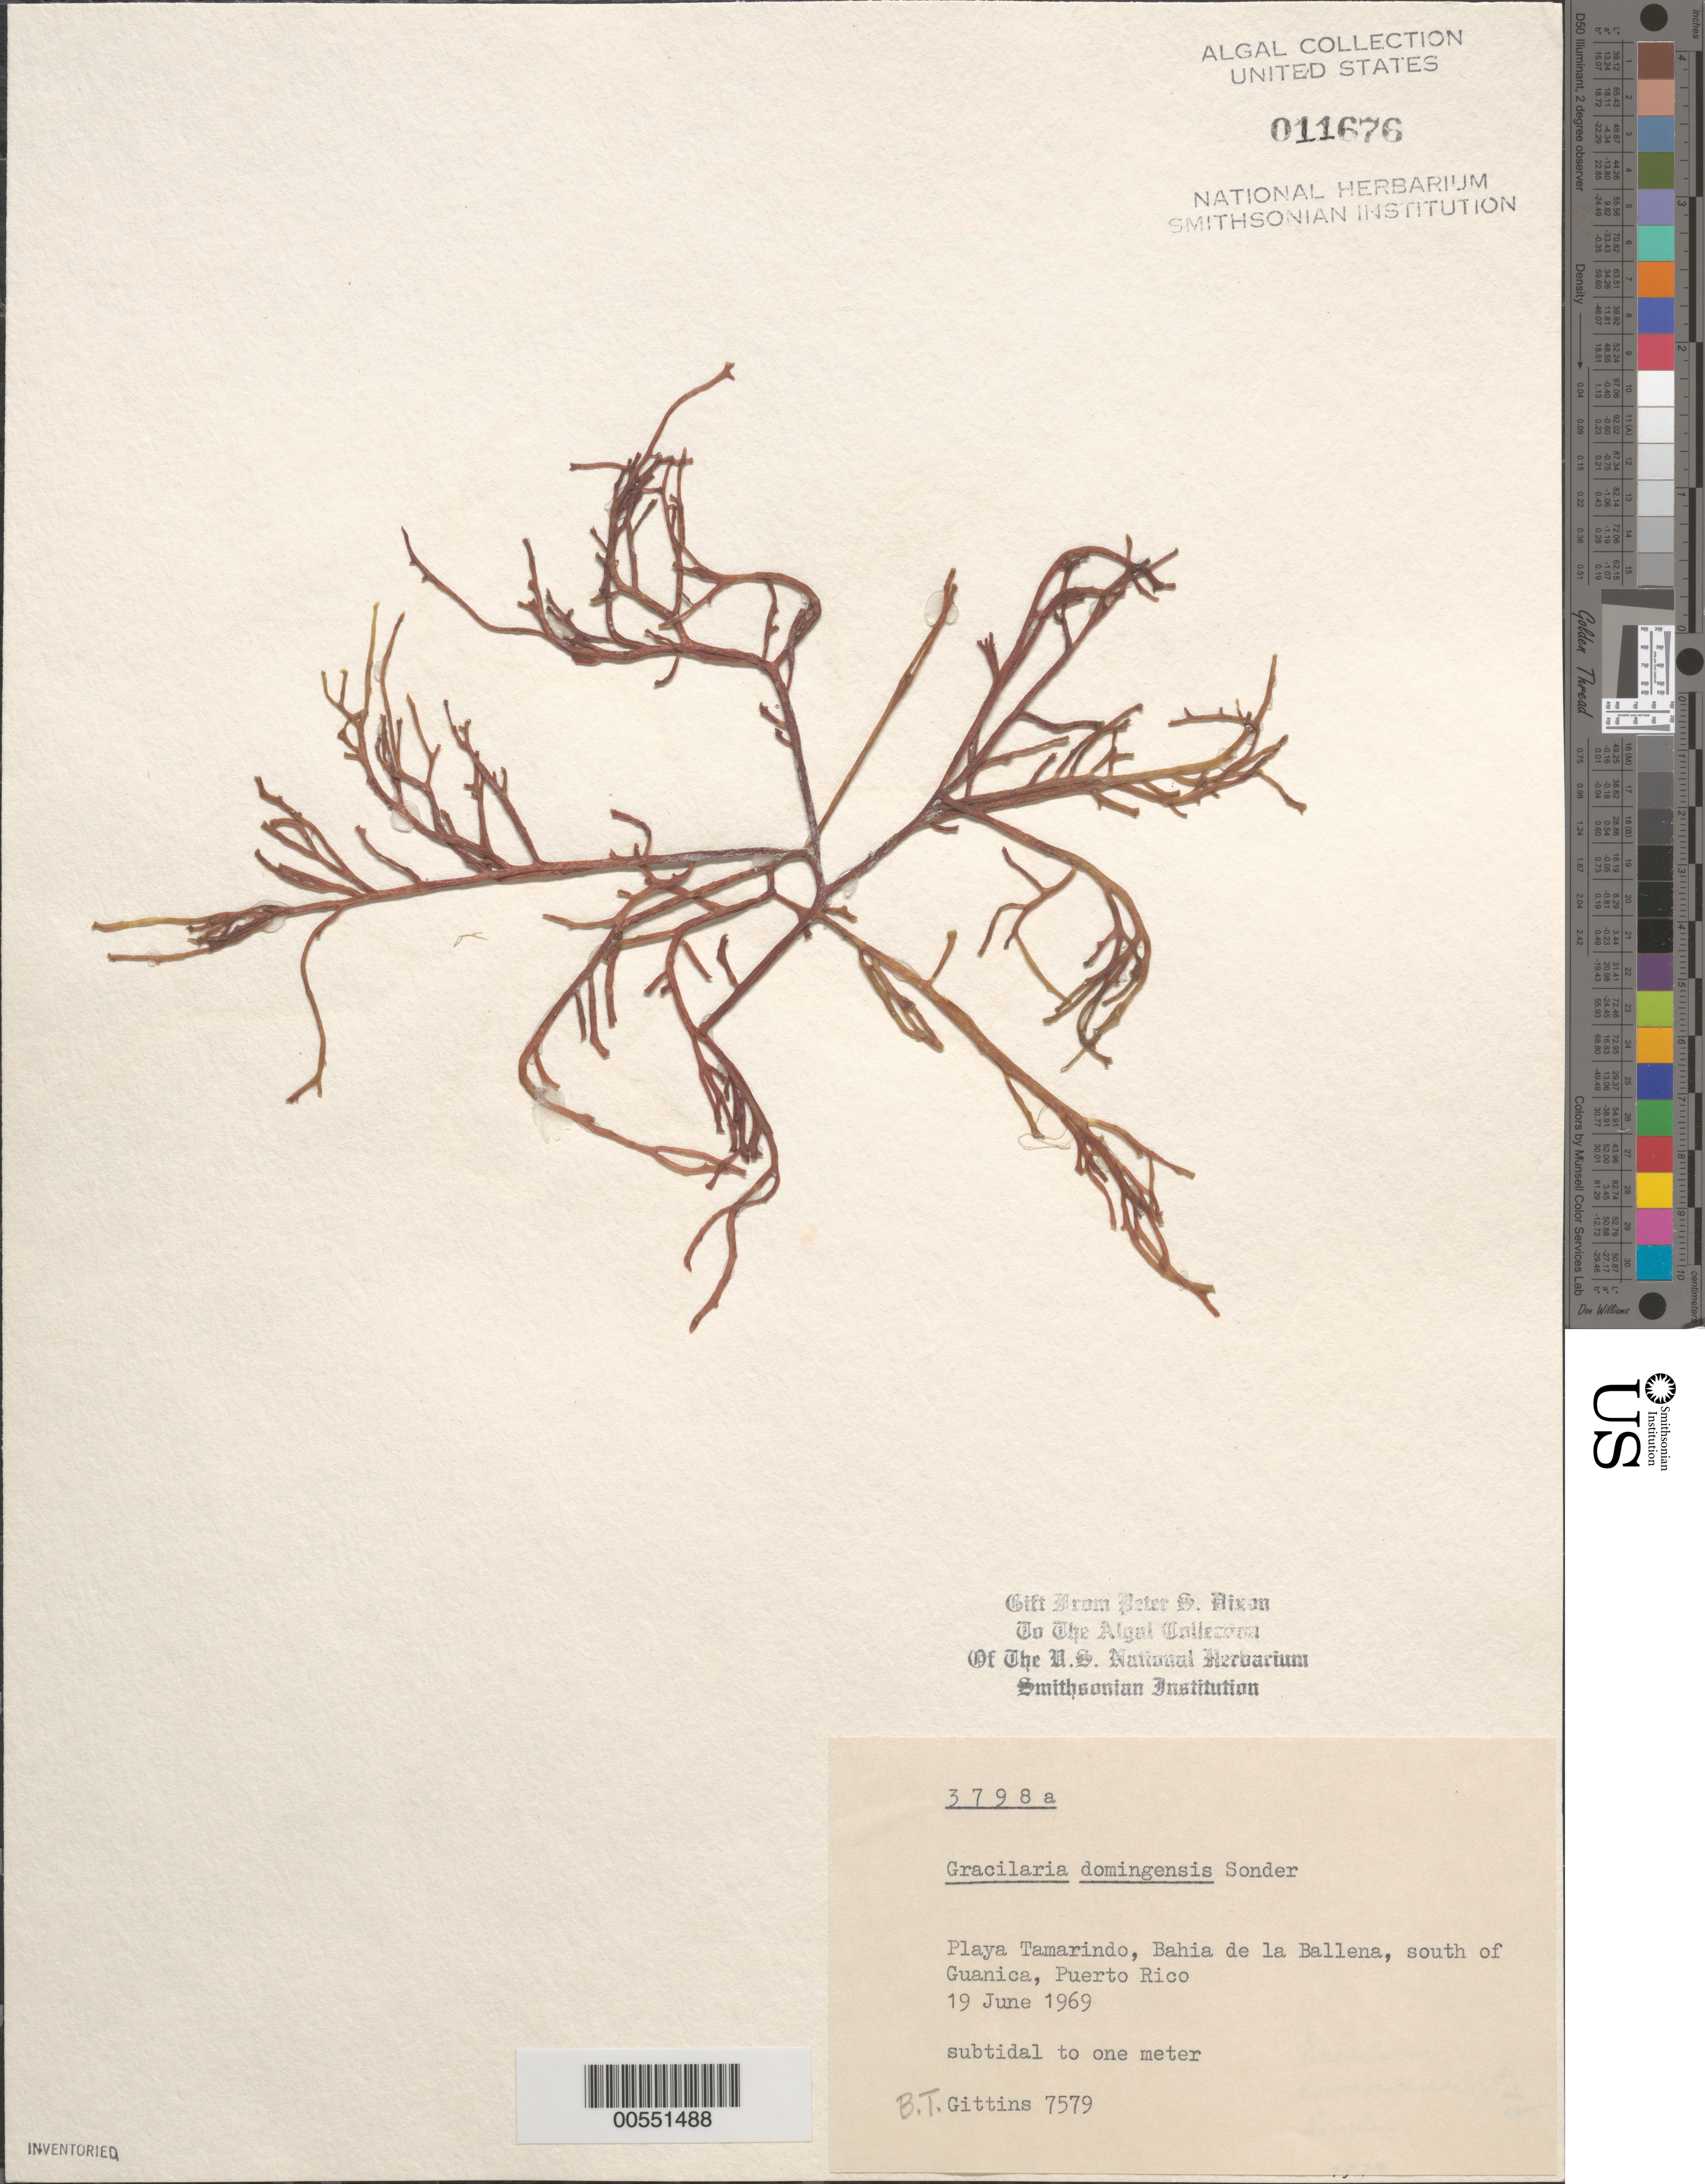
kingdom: Plantae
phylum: Rhodophyta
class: Florideophyceae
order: Gracilariales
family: Gracilariaceae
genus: Gracilaria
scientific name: Gracilaria domingensis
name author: (Kütz.) O.G. Sond. in Dickie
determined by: Dixon, P. S.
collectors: B. Gittins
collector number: BTG 7579 & PSD 3798A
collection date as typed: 19 Jun 1969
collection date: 1969-06-19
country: Puerto Rico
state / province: Guanica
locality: Playa Tamarindo, Bahia de la Ballena, south of Guanica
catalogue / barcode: US 11676